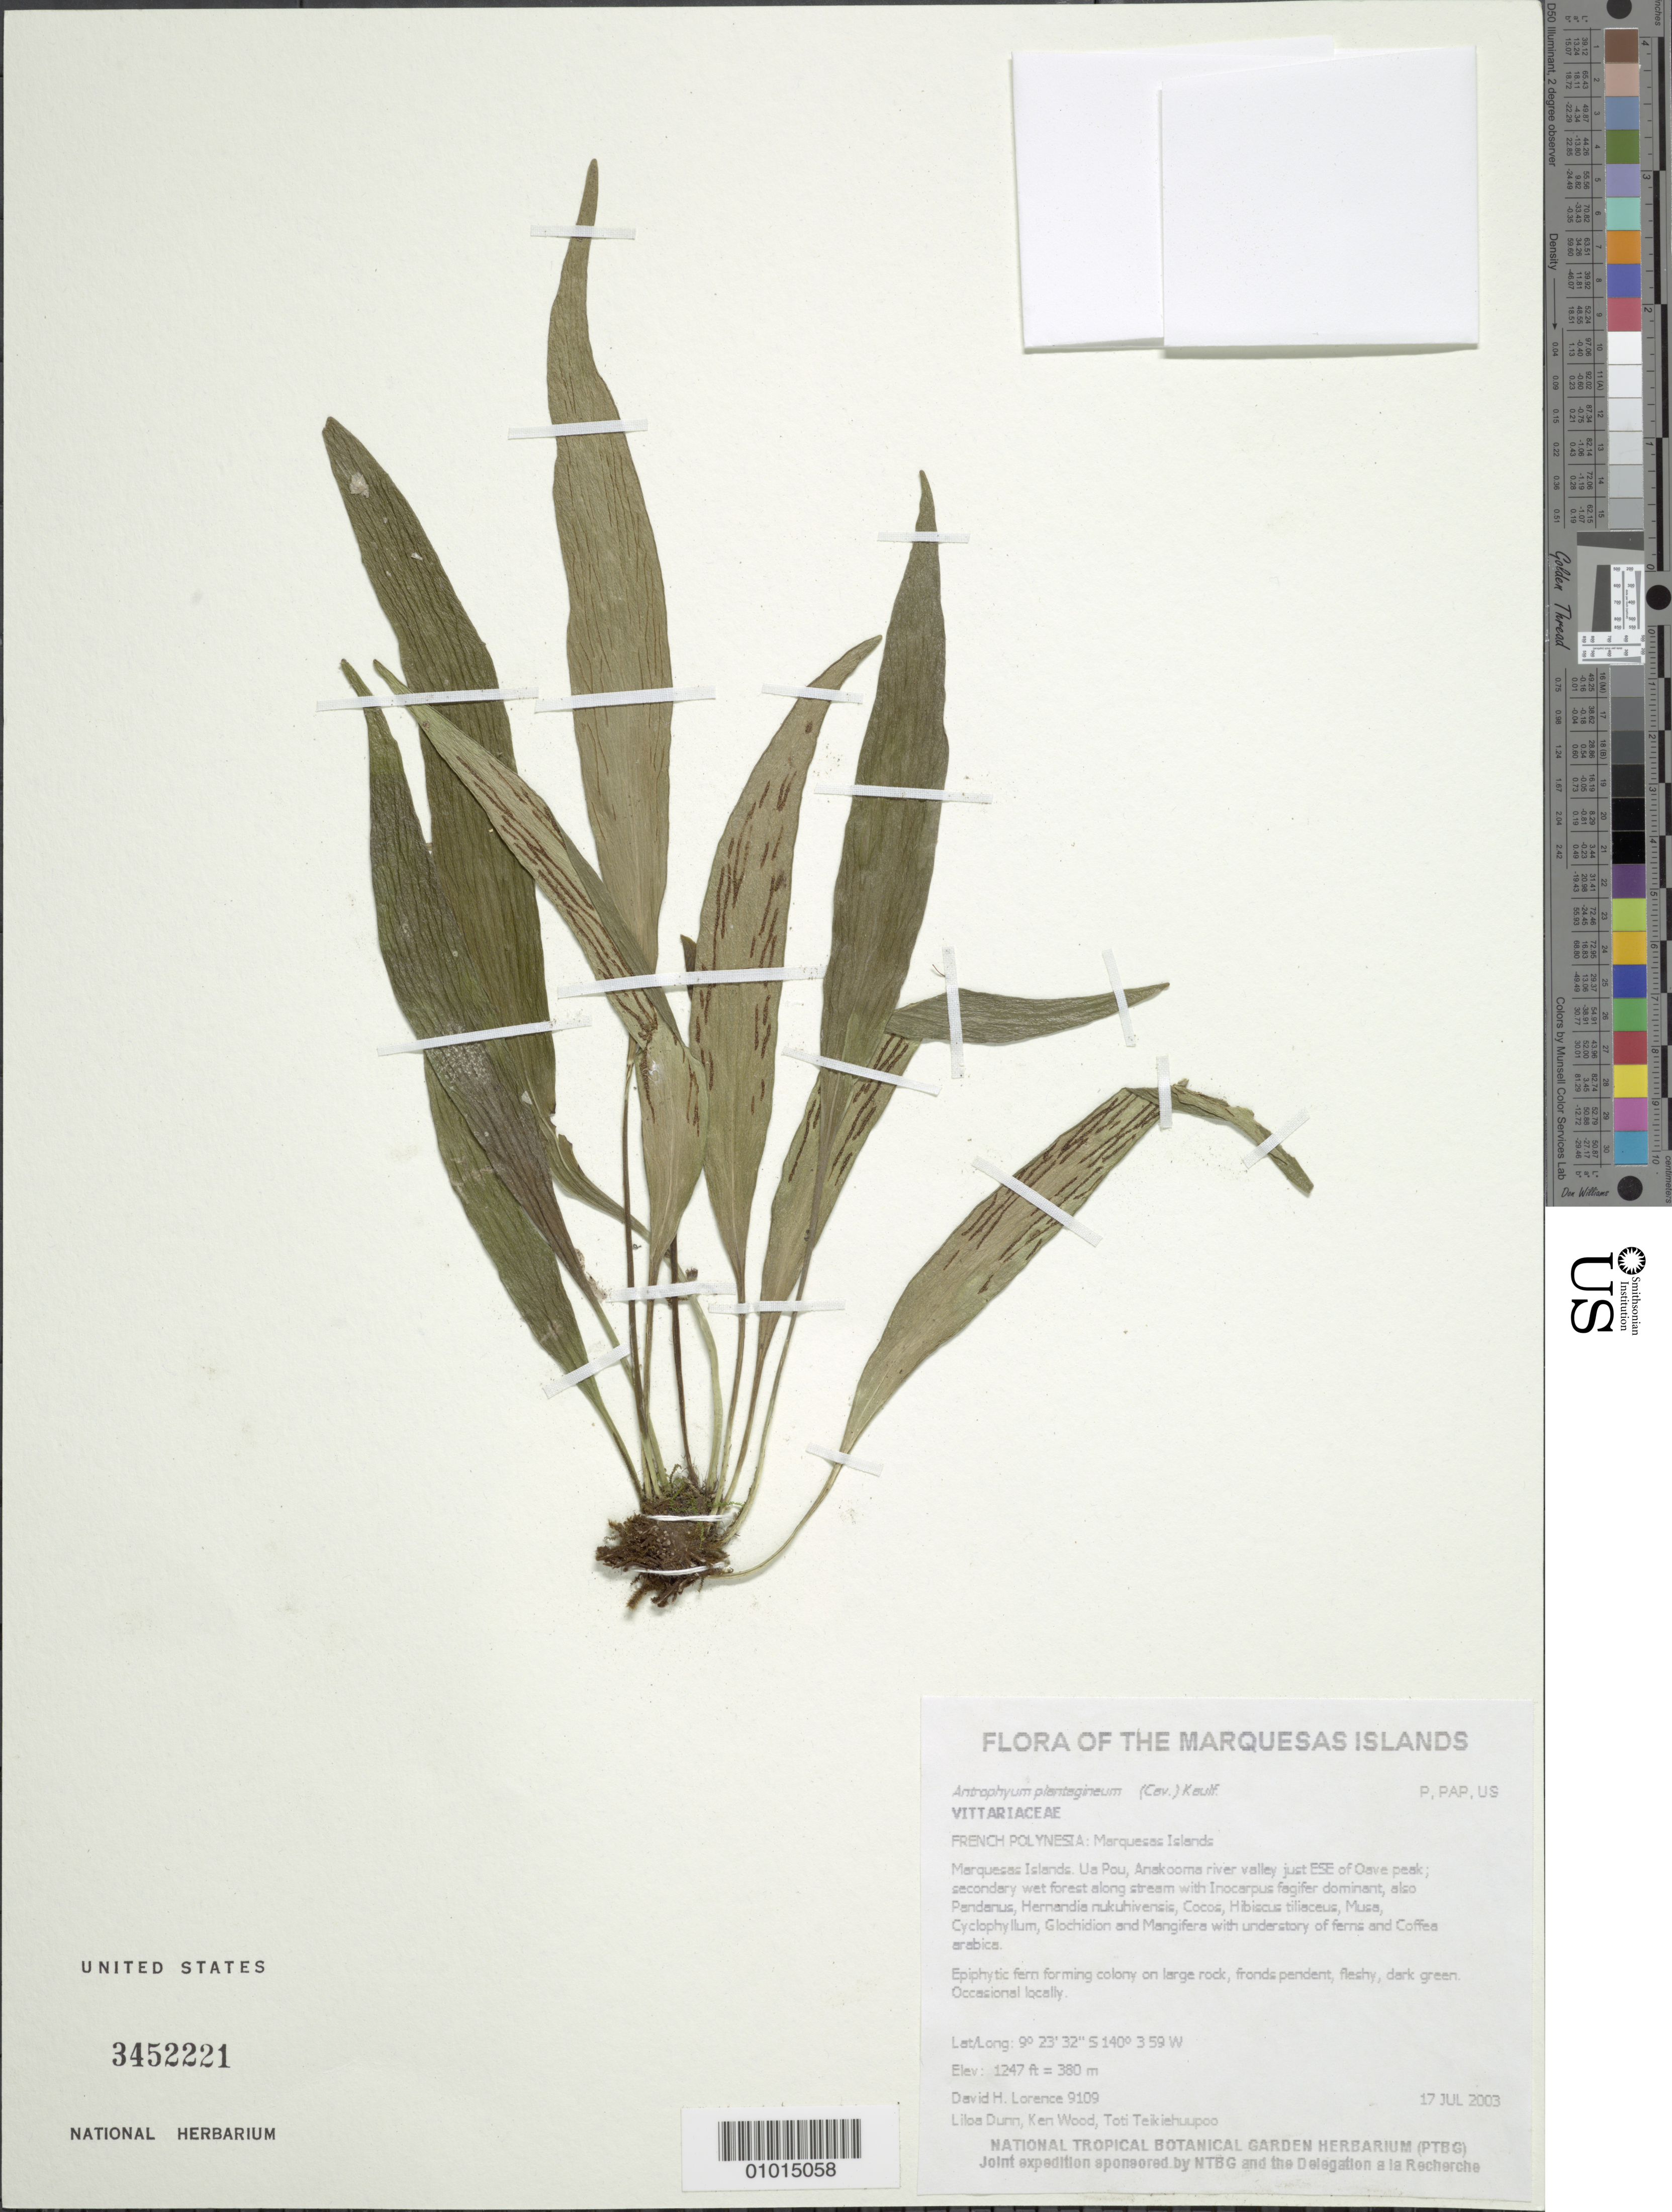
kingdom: Plantae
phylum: Tracheophyta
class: Polypodiopsida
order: Polypodiales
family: Pteridaceae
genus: Antrophyum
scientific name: Antrophyum plantagineum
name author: (Cav.) Kaulf.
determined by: Lorence, David H., (PTBG), National Tropical Botanical Garden (UNITED STATES)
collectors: D. Lorence, L. Dunn, K. R. Wood & T. Teikiehuupoo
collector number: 9109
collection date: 2003-07-17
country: French Polynesia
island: Ua Pou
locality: Anakooma river valley, just ESE of Oave peak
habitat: Secondary wet forest along stream; occasional locally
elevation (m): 380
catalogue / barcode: US 3452221